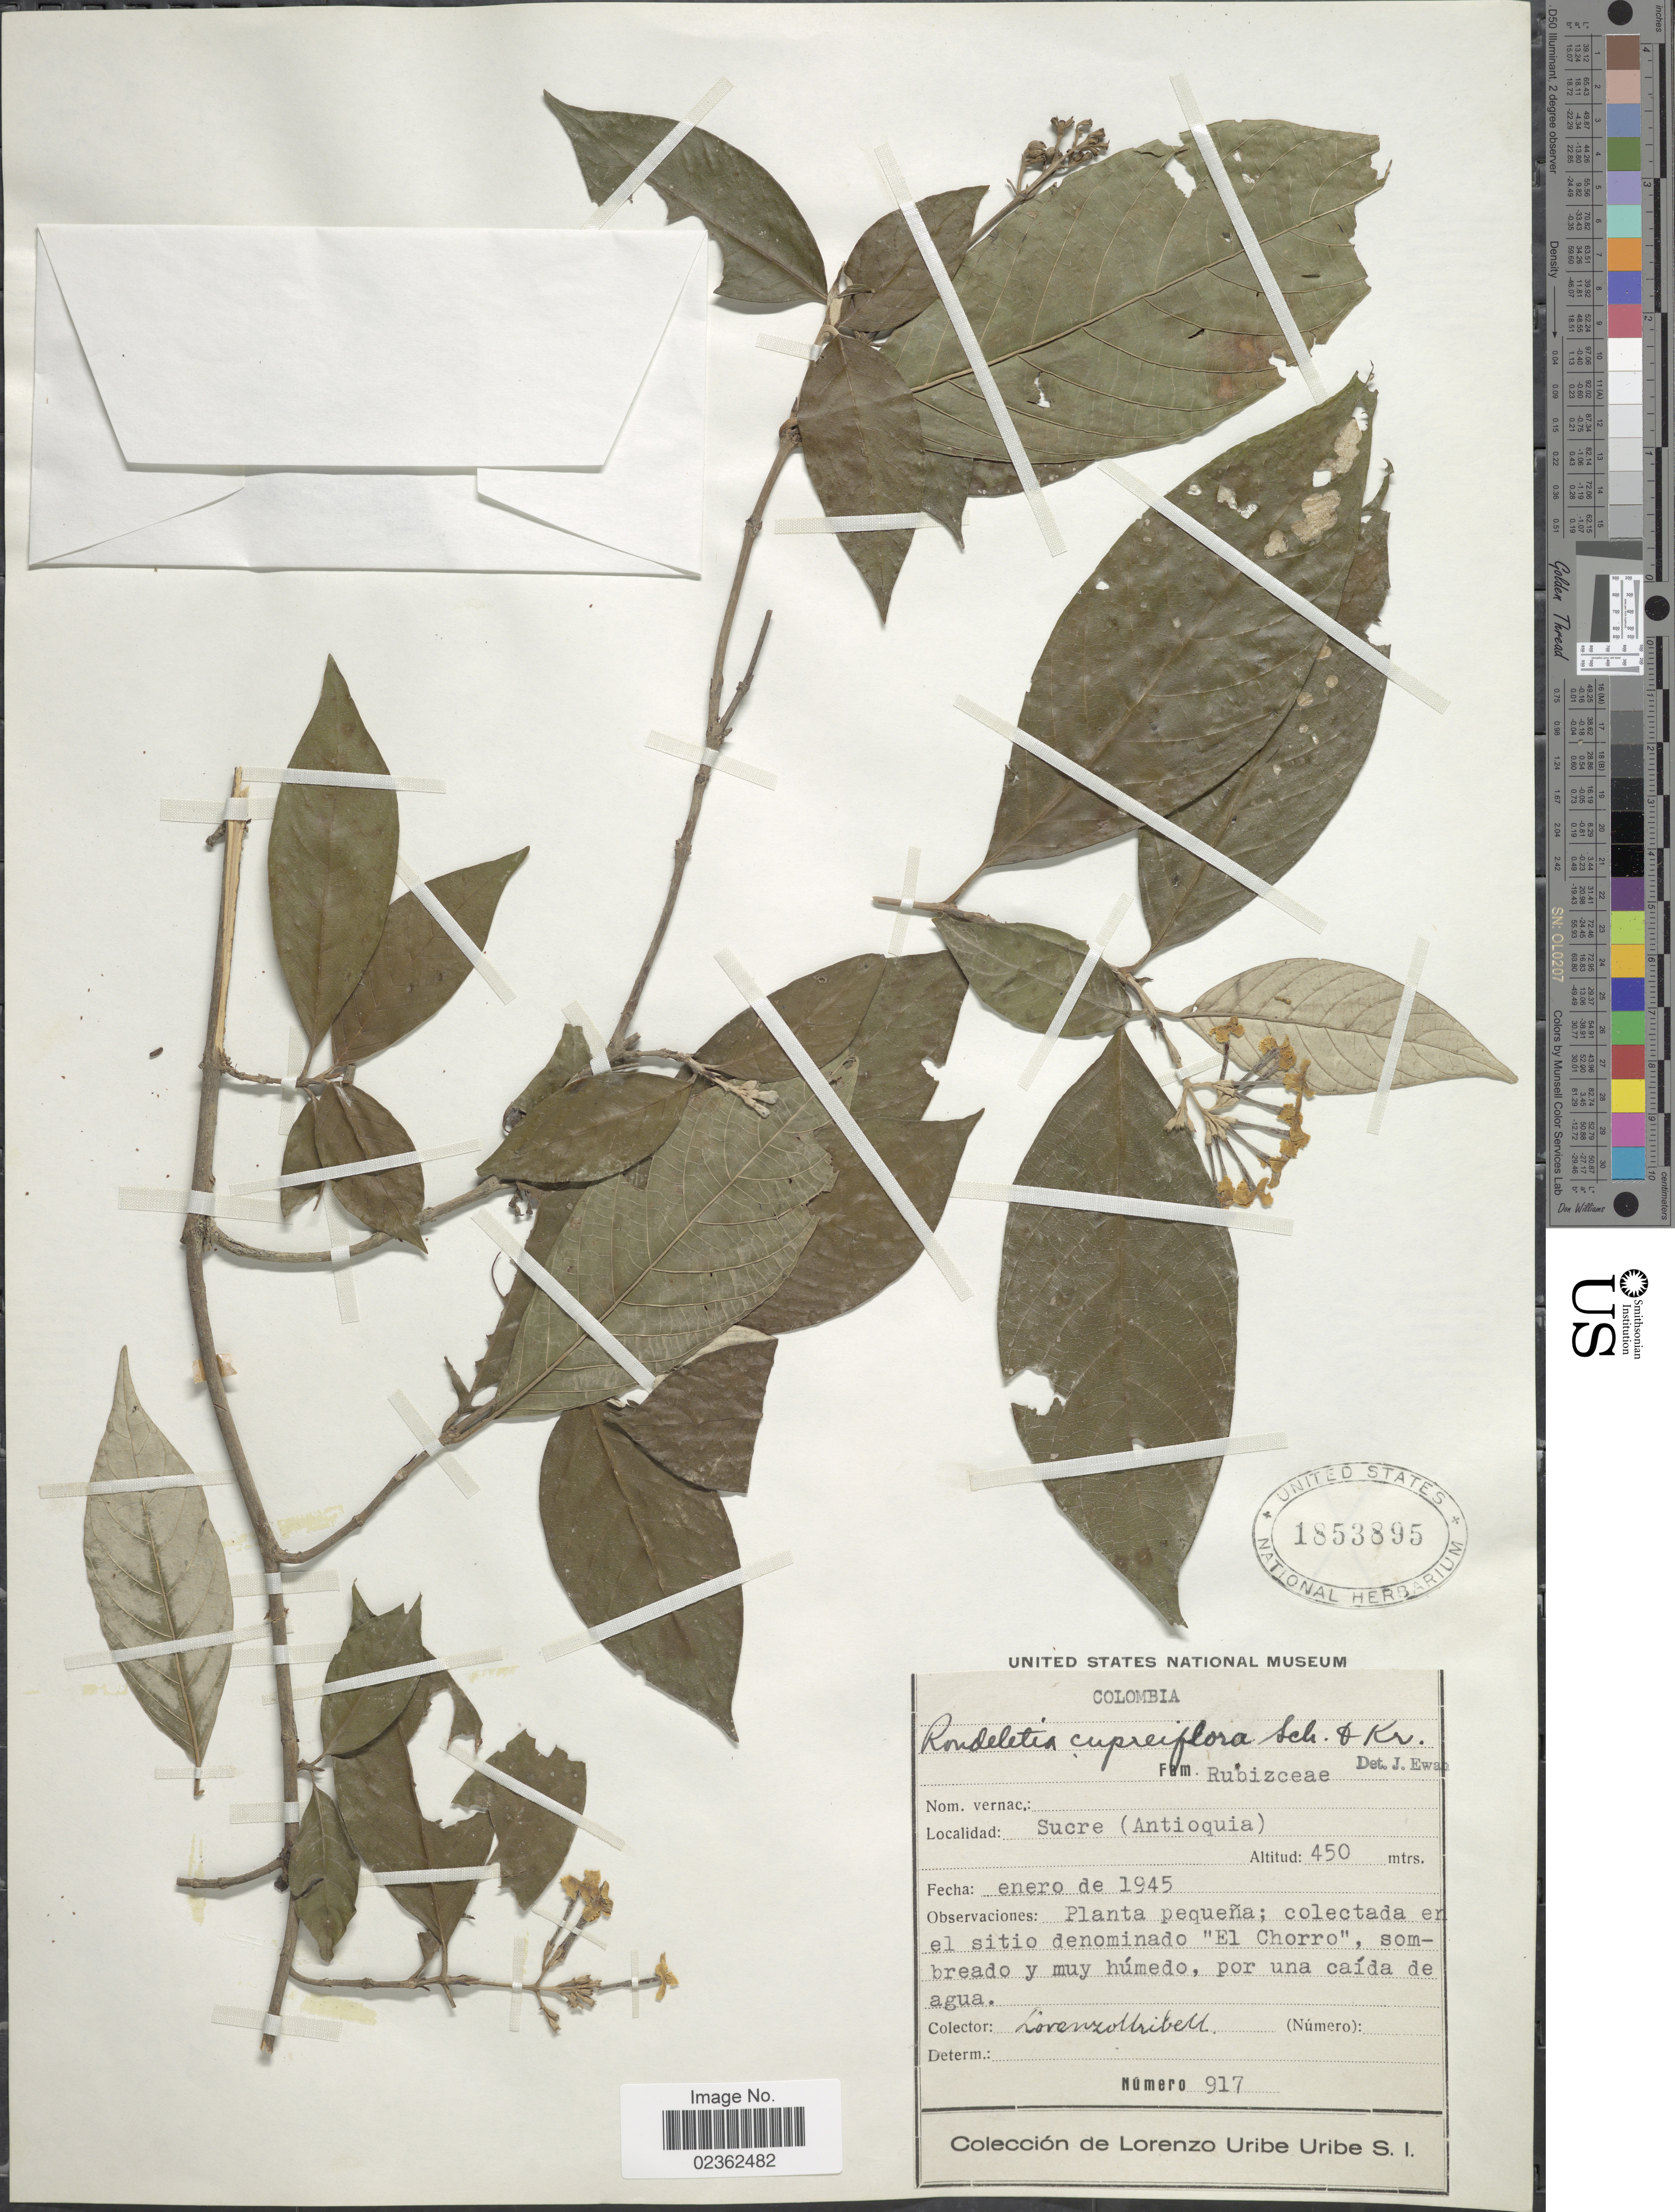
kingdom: Plantae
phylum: Tracheophyta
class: Magnoliopsida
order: Gentianales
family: Rubiaceae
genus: Arachnothryx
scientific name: Arachnothryx cupreiflora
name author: (K. Schum. & K. Krause) Steyerm.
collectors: L. Uribe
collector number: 917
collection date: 1945-01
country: Colombia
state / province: Sucre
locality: (Antioquia), en el sitio denominado "El Chorro", sombreado y muy humedo, por una caida de agua.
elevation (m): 450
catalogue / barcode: US 1853895